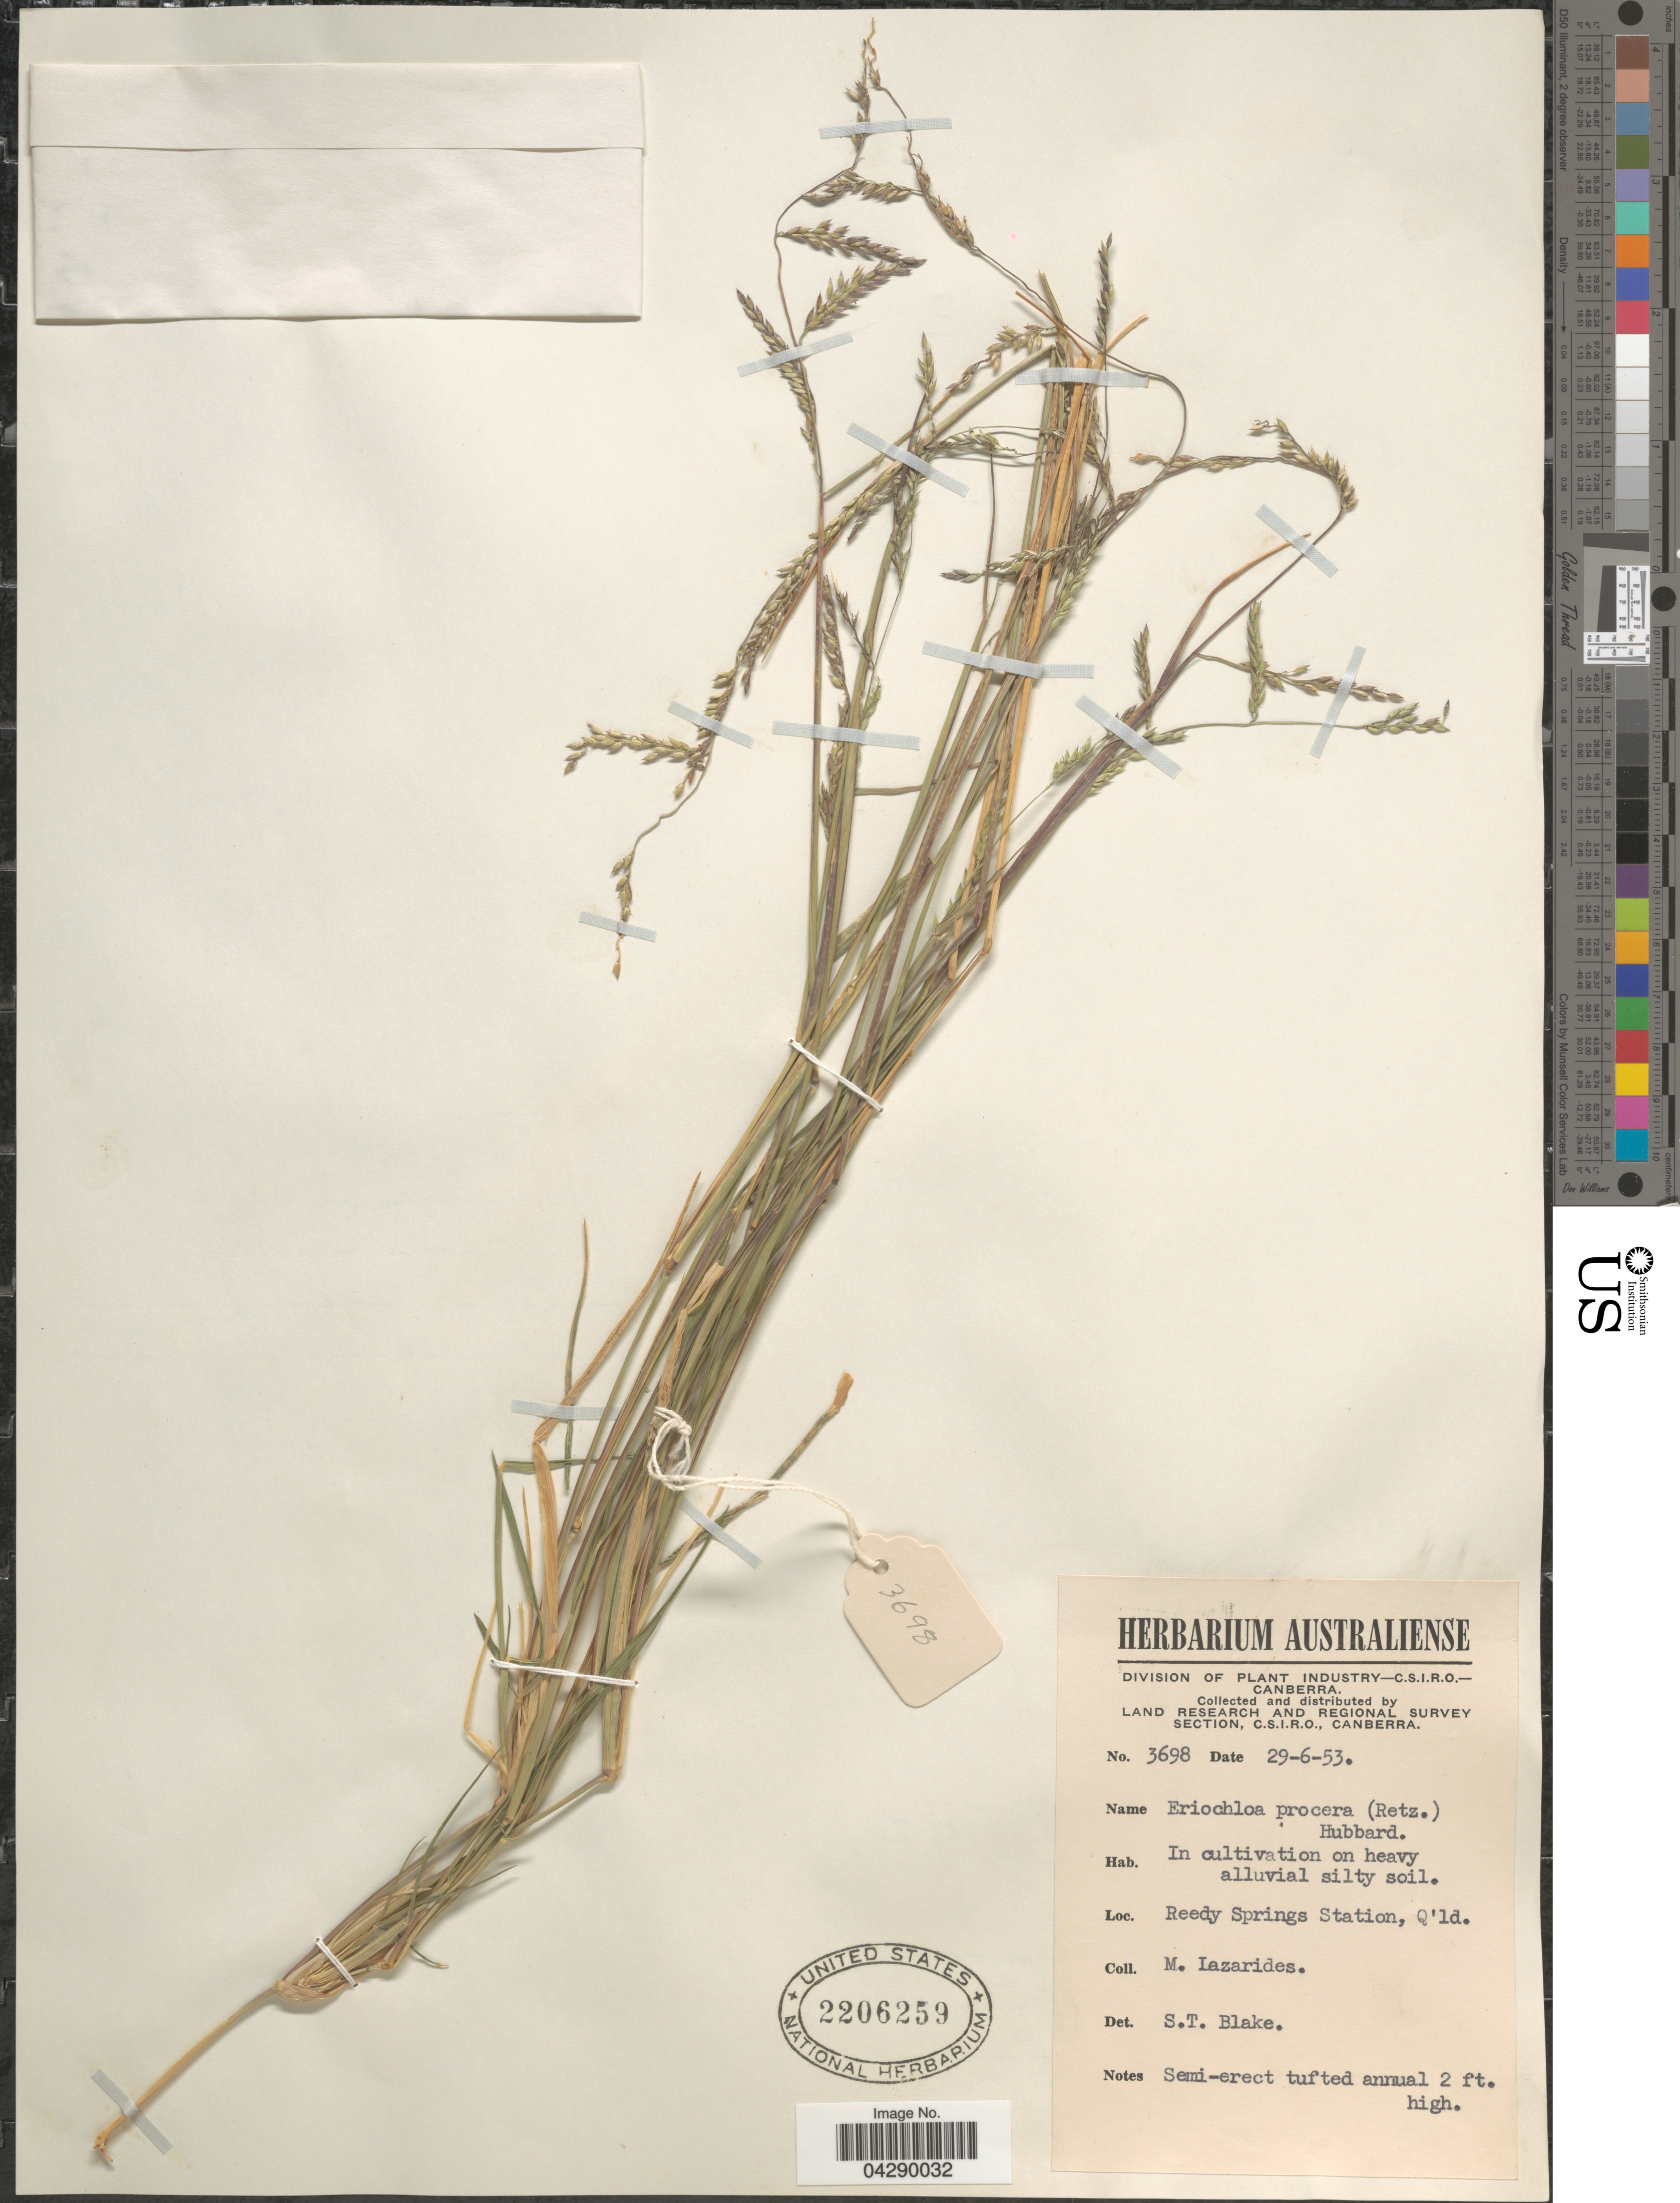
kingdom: Plantae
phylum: Tracheophyta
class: Liliopsida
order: Poales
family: Poaceae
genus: Eriochloa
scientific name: Eriochloa procera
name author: (Retz.) C.E. Hubb.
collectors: M. Lazarides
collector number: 3698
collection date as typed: Transcribed d/m/y: 29/6/53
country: Australia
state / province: Queensland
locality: Reedy Springs Station.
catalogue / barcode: US 2206259